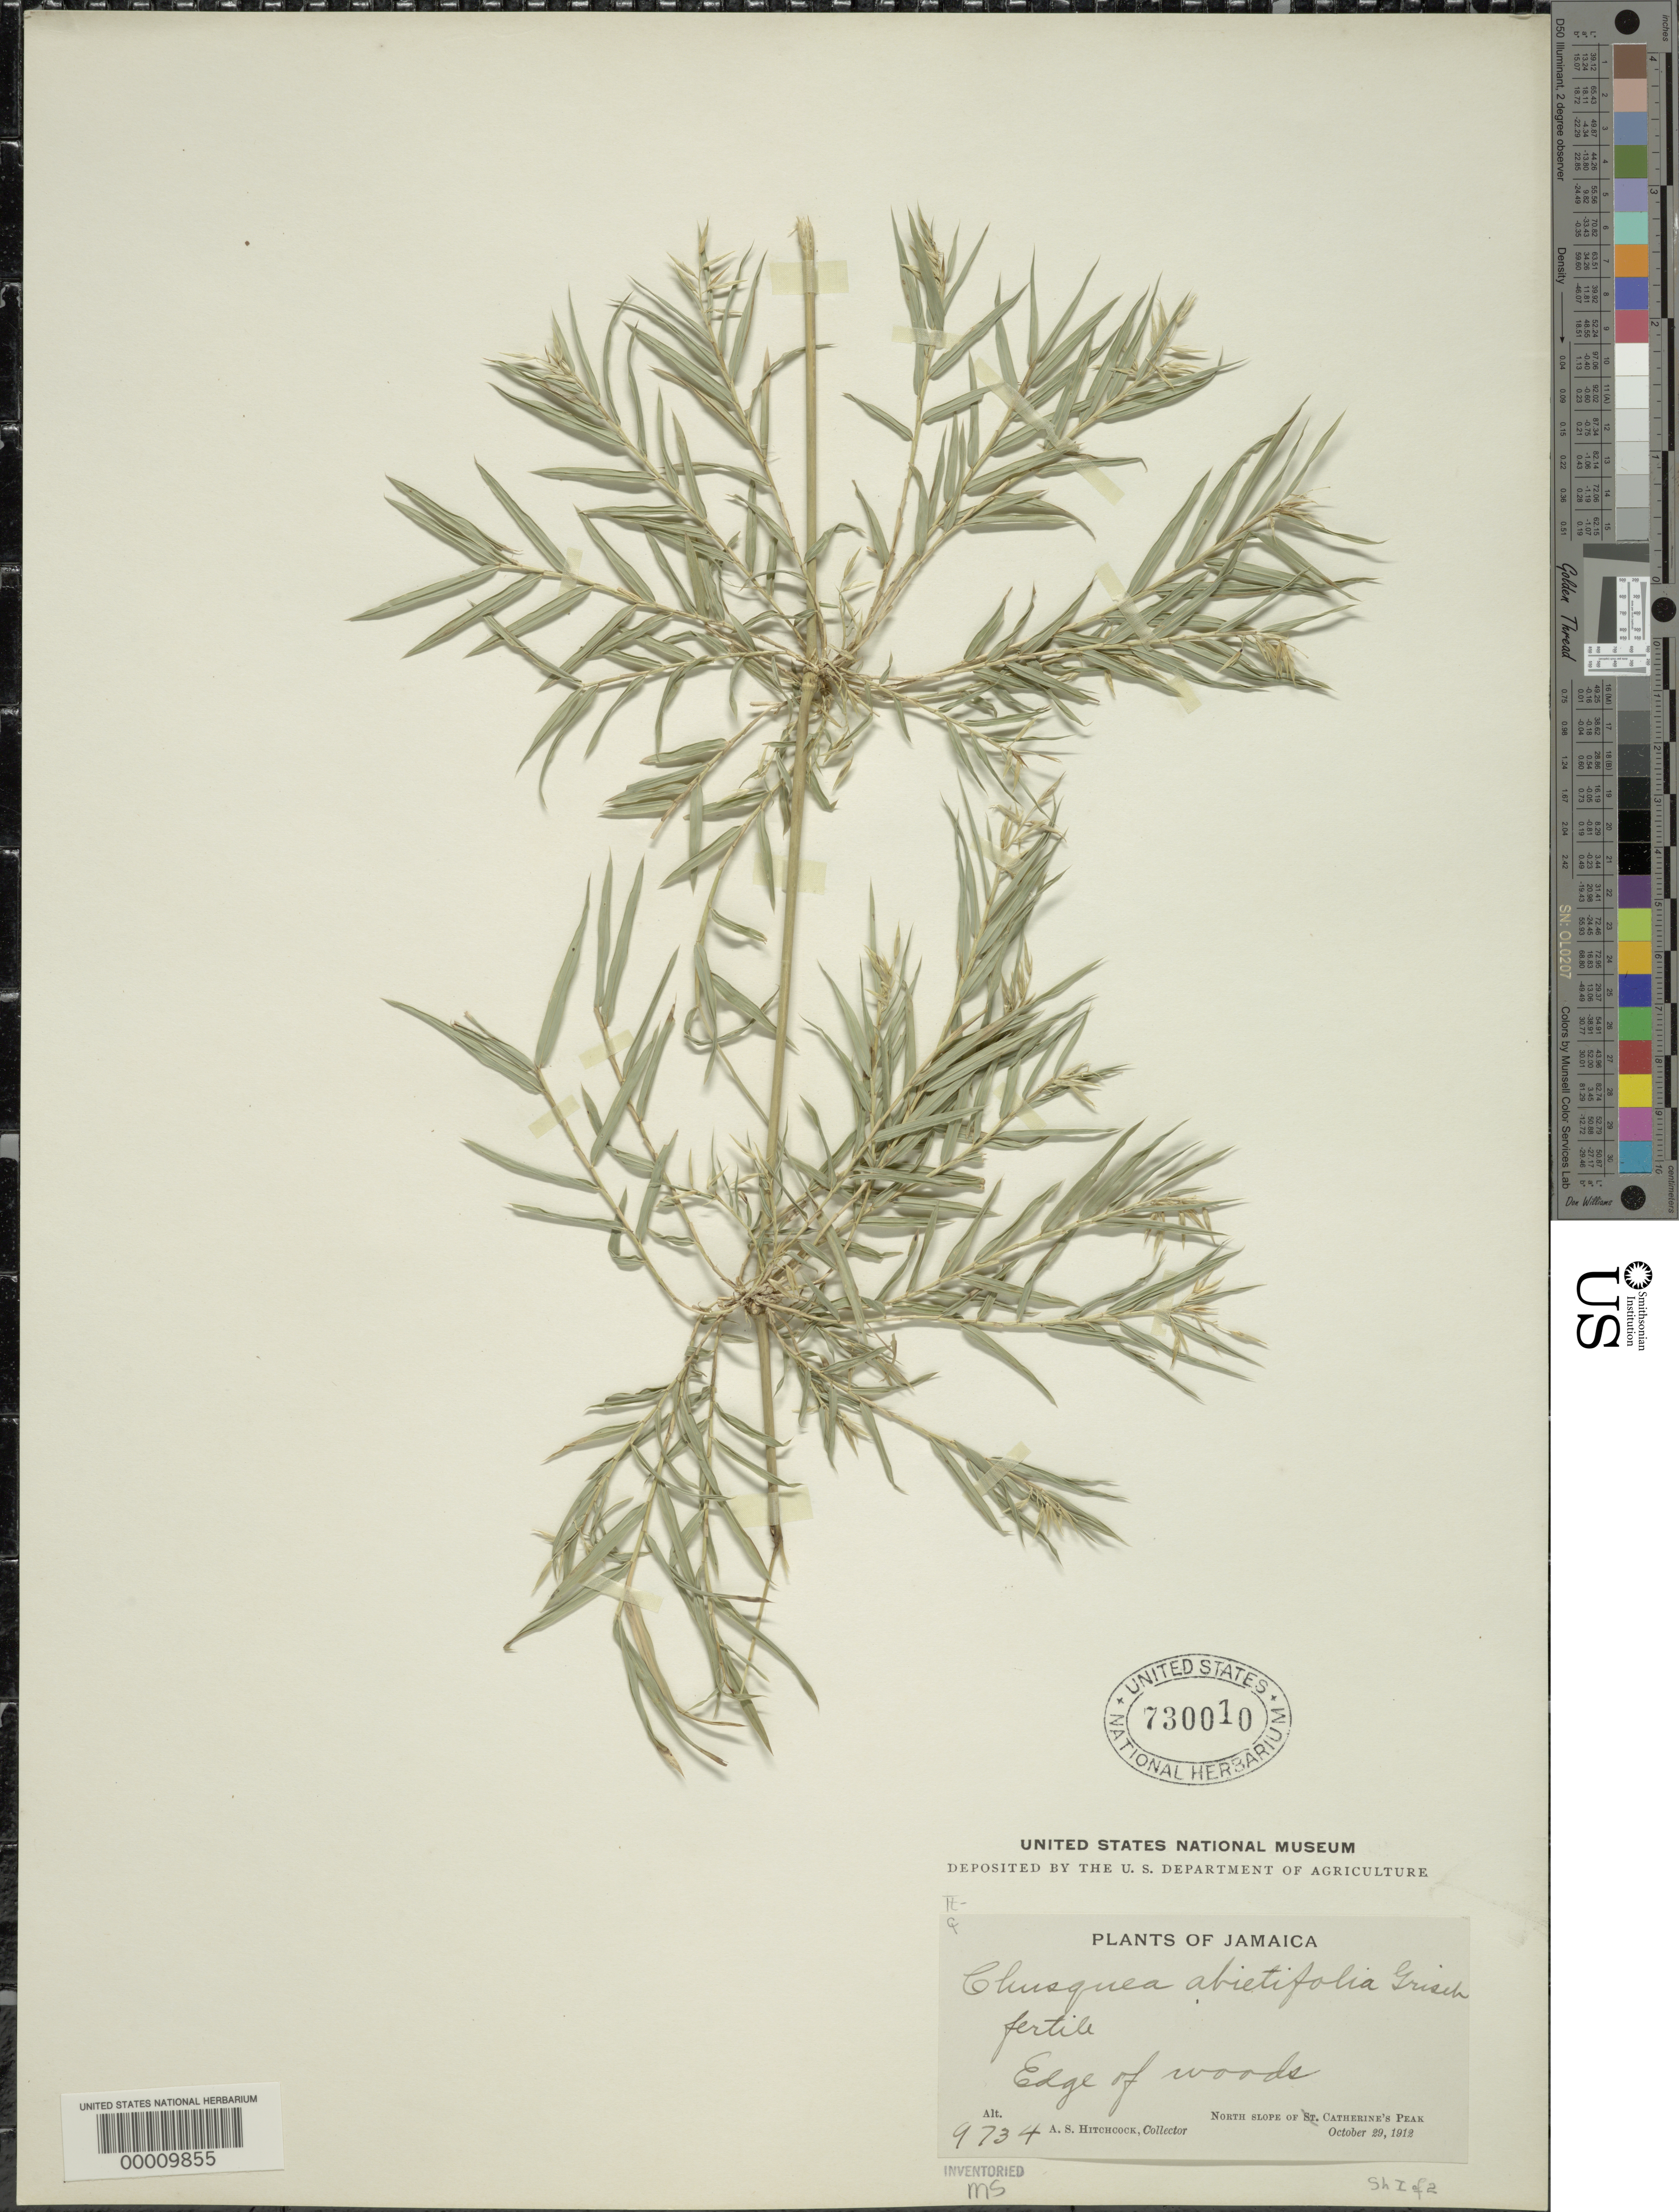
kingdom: Plantae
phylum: Tracheophyta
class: Liliopsida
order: Poales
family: Poaceae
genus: Chusquea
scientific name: Chusquea abietifolia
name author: Griseb.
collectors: A. S. Hitchcock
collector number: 9734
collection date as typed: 29 Oct 1912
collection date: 1912-10-29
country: Jamaica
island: Greater Antilles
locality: Catherine's peak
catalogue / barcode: US 730010